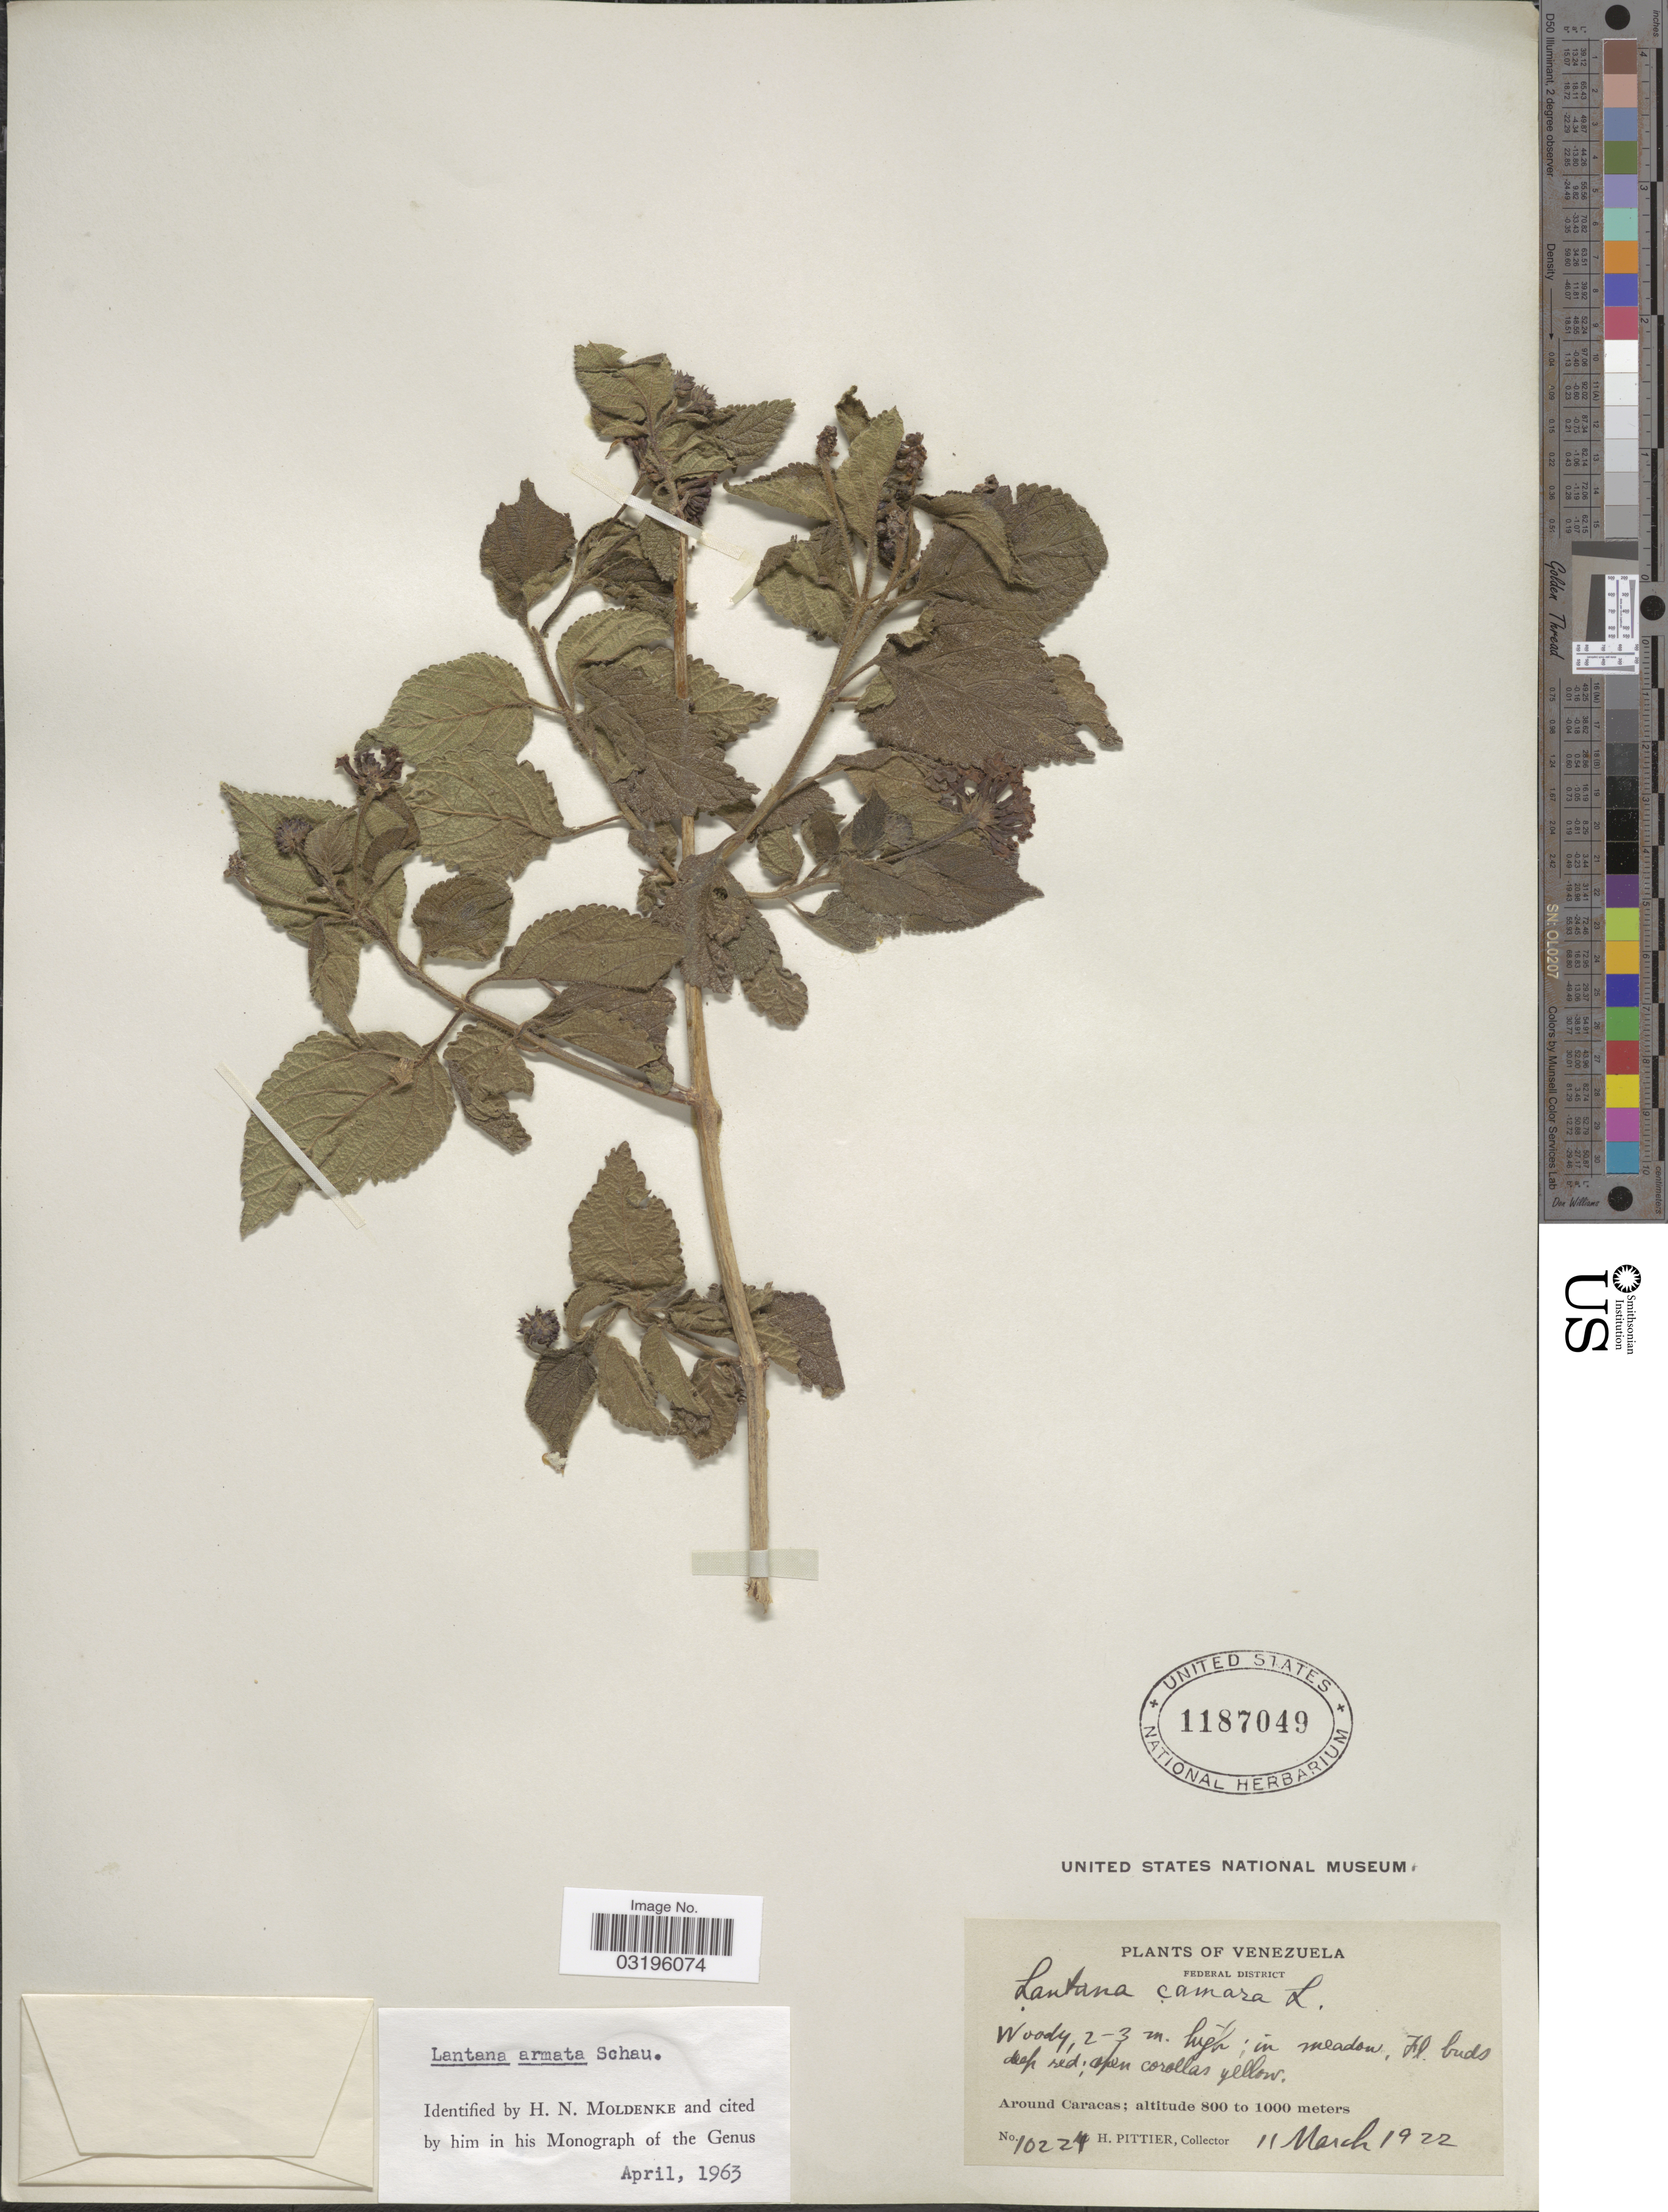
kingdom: Plantae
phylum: Tracheophyta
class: Magnoliopsida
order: Lamiales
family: Verbenaceae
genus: Lantana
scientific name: Lantana x armata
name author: Schauer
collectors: H. F. Pittier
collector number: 10224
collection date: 1922-03-11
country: Venezuela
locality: Federal District. Around Caracas.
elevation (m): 800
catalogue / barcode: US 1187049